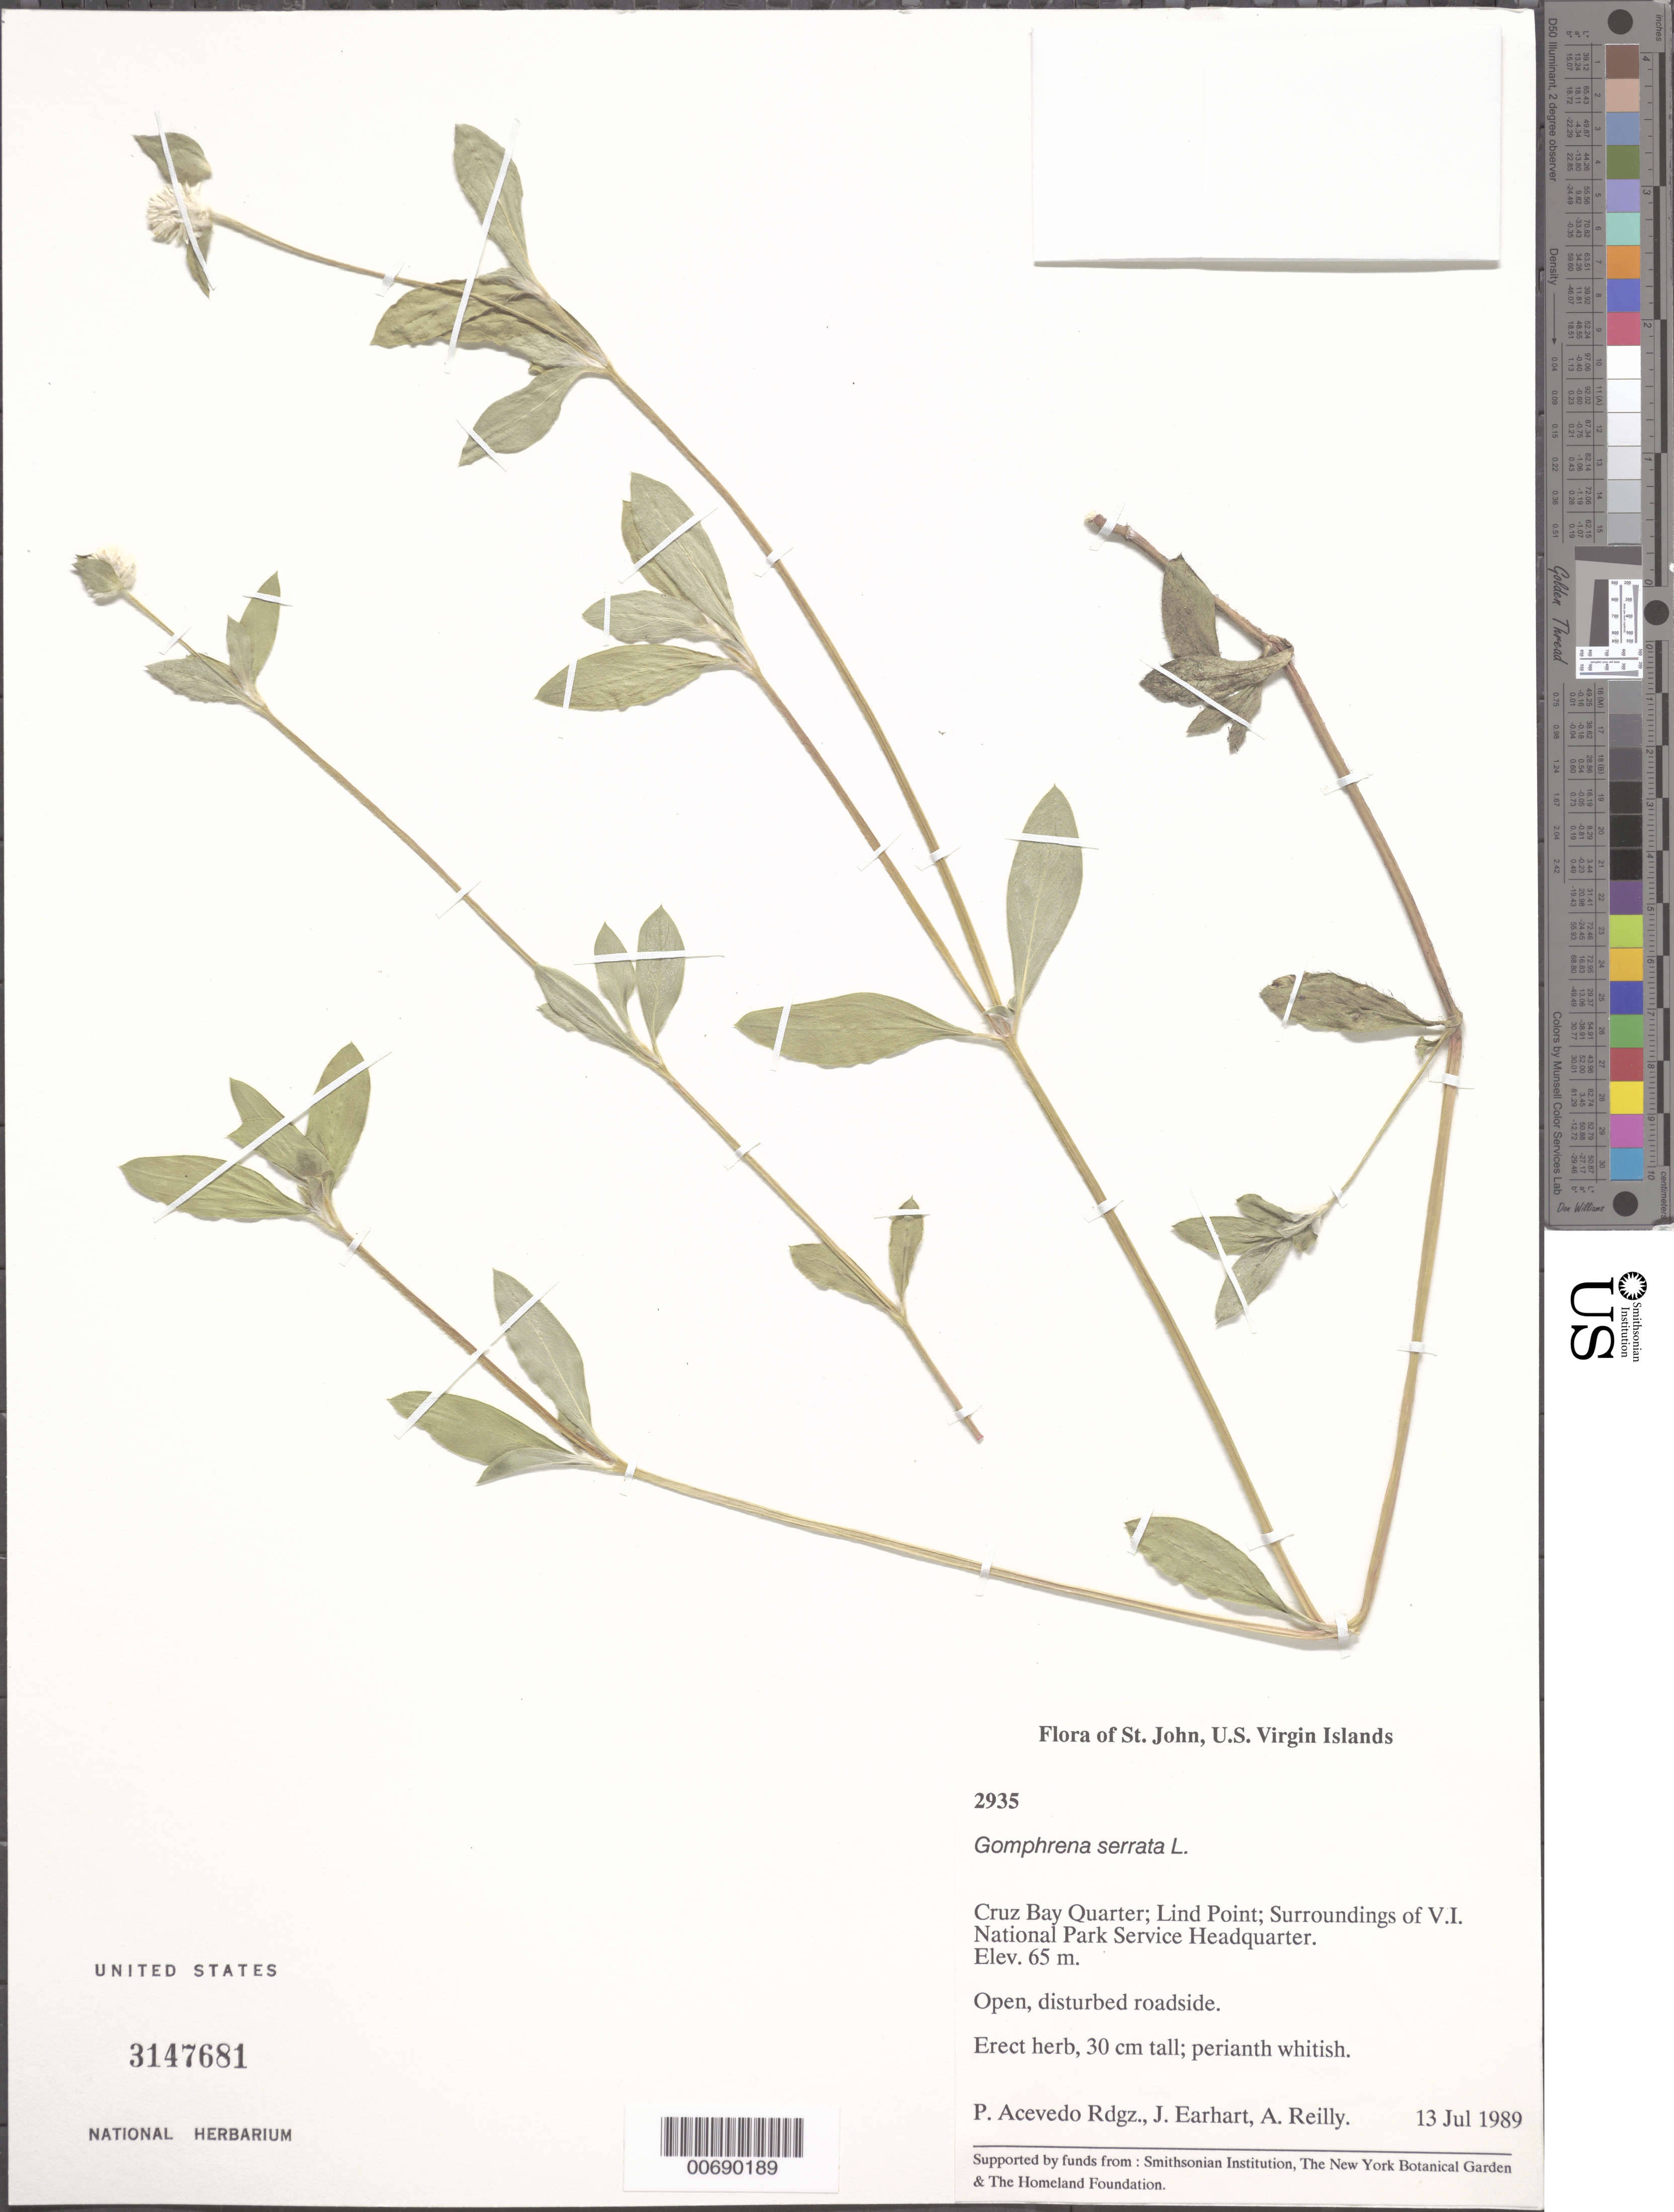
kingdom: Plantae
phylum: Tracheophyta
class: Magnoliopsida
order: Caryophyllales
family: Amaranthaceae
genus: Gomphrena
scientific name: Gomphrena serrata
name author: L.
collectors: P. Acevedo-Rodr., L. Colon & Bobbi Angell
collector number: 2935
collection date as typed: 13 Jul 1989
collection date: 1989-07-13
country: U.S. Virgin Islands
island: St. John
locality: In front of V.I Research Center at Lind Point.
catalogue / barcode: US 3147681